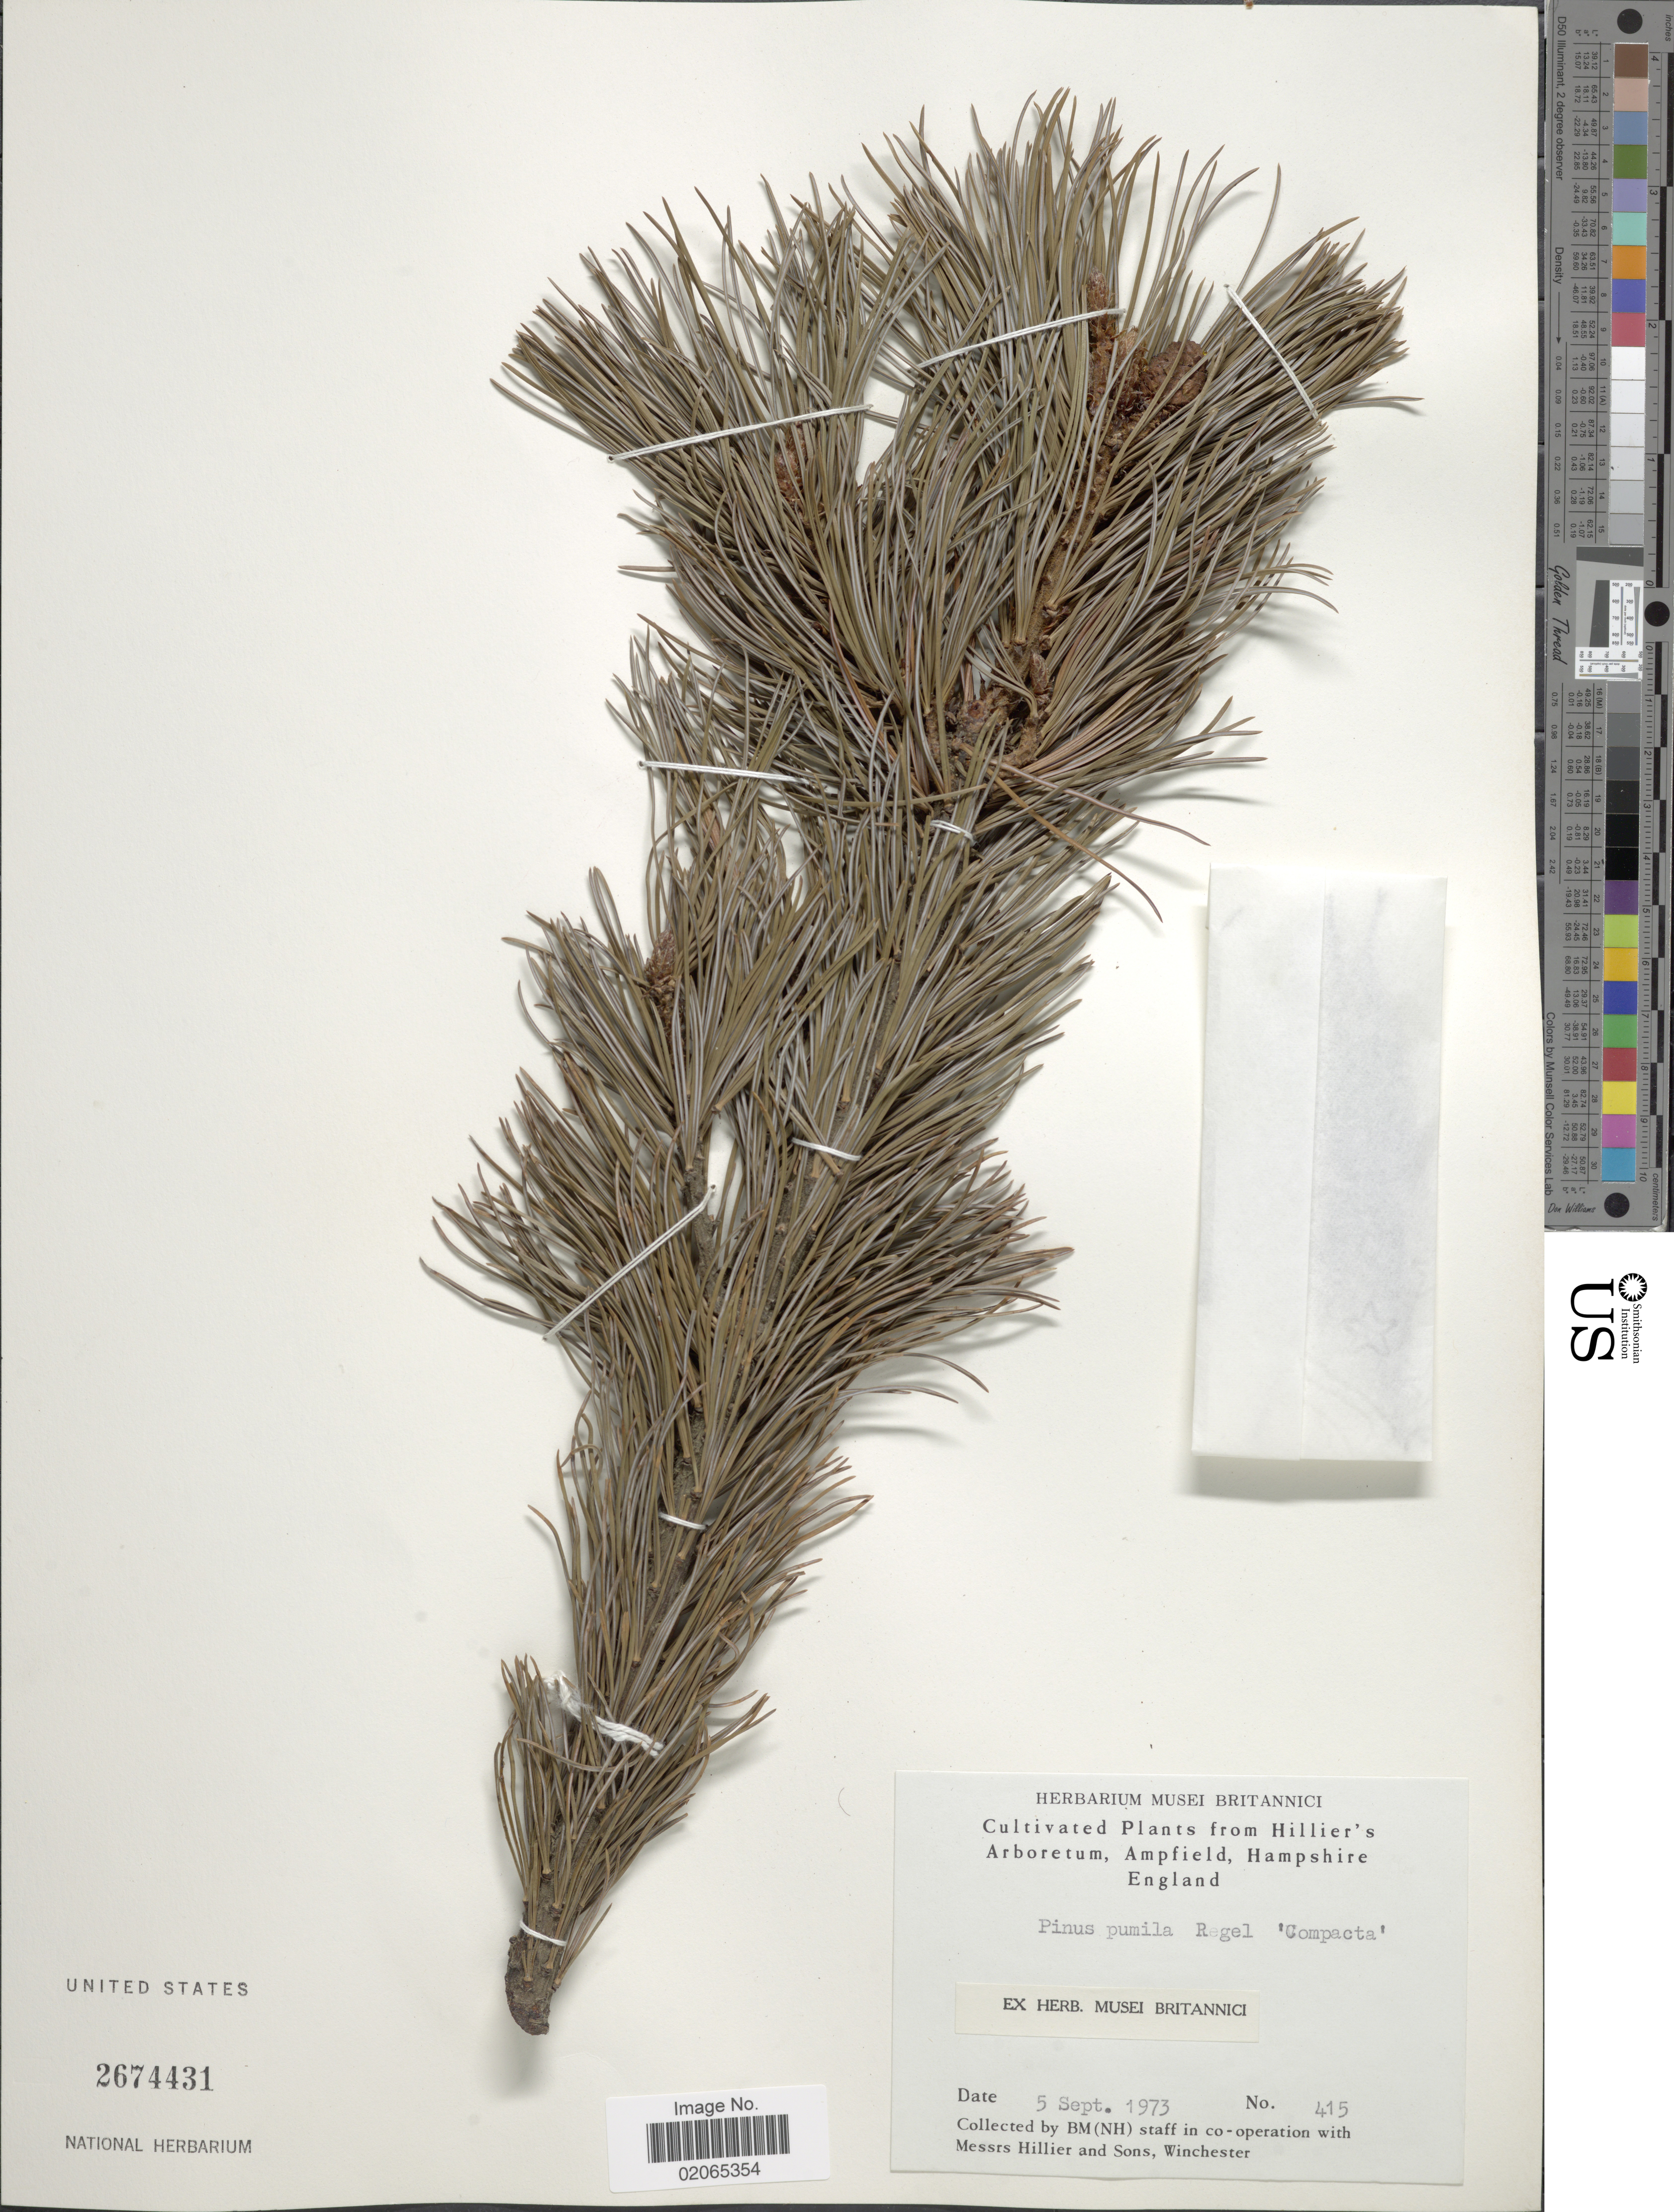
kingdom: Plantae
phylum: Tracheophyta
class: Pinopsida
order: Pinales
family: Pinaceae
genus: Pinus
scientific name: Pinus pumila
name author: (Pall.) Regel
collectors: M. Hillier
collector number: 415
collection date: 1973-09-05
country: United Kingdom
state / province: England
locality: Cultivated Plants from Hillier's Arboretum, Ampfield, Hampshire. England.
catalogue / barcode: US 2674431